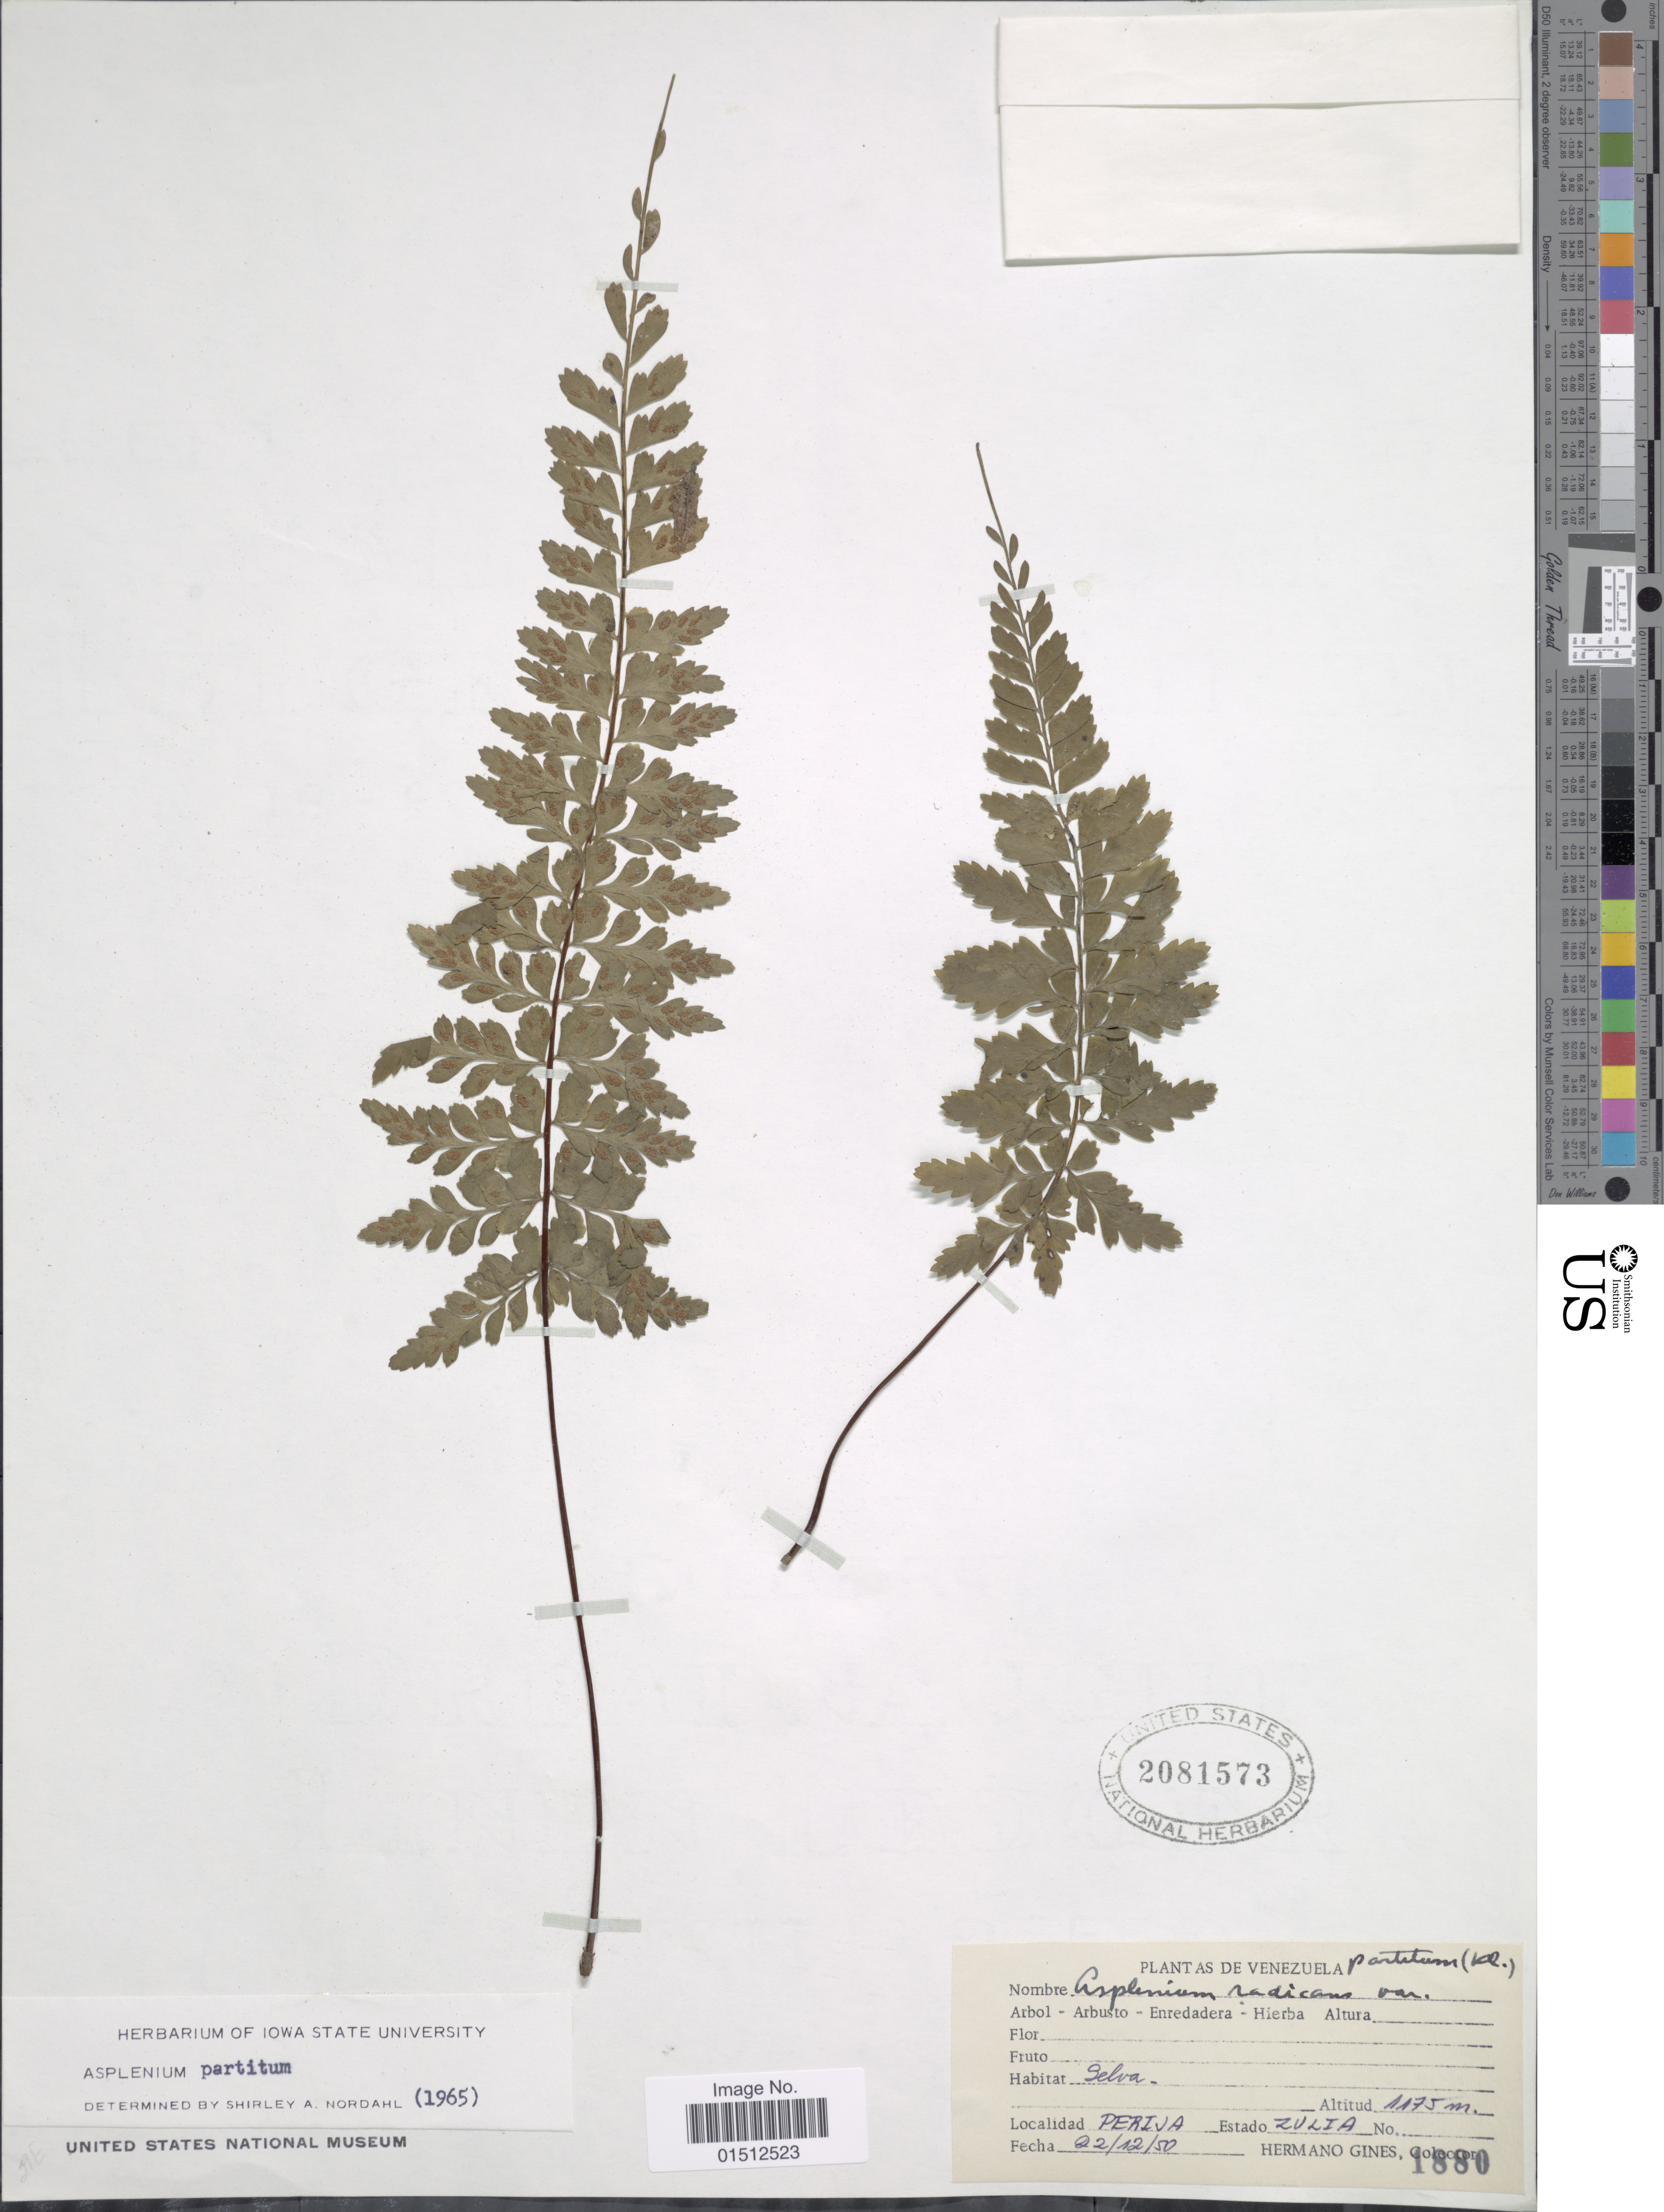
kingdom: Plantae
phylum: Tracheophyta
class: Polypodiopsida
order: Polypodiales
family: Aspleniaceae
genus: Asplenium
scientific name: Asplenium radicans var. partitum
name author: (Klotzsch) Hieron.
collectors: Bro. Gines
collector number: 1880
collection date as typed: Transcribed d/m/y: 22/12/50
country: Venezuela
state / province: Zulia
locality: Venezuela, Perija Estado Zulia.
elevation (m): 1175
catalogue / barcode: US 2081573